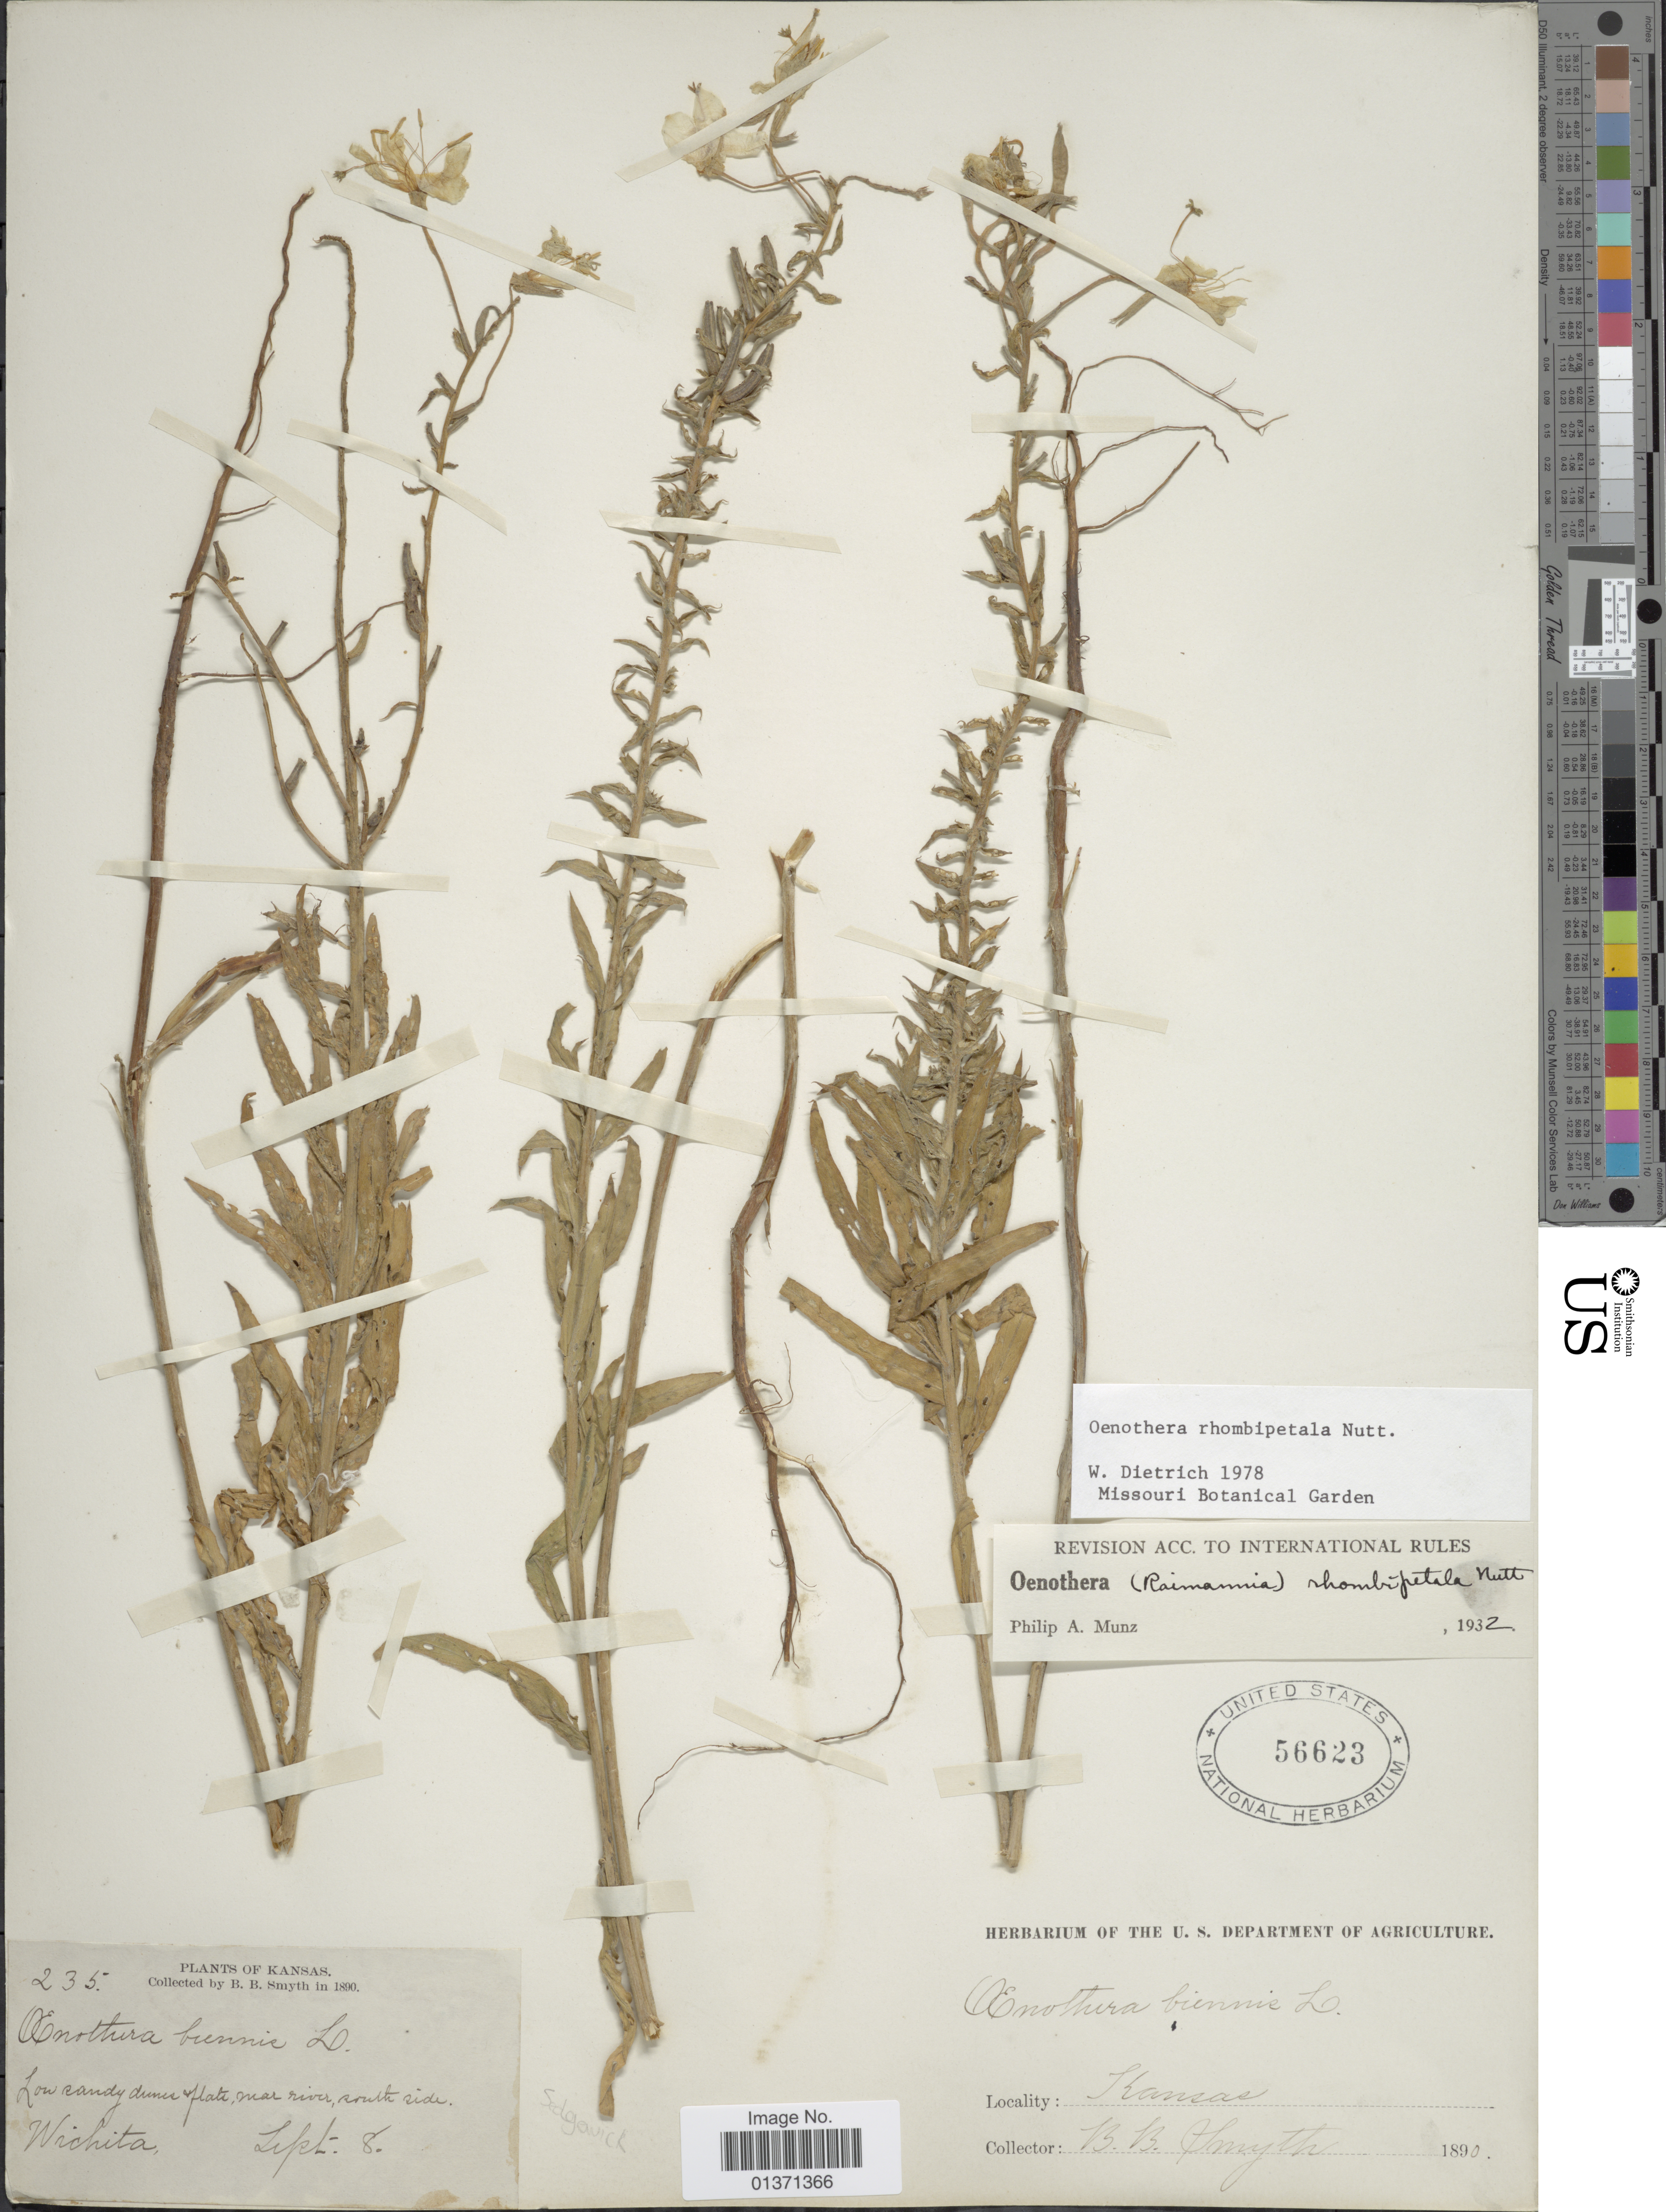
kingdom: Plantae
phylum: Tracheophyta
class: Magnoliopsida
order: Myrtales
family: Onagraceae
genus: Oenothera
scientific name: Oenothera rhombipetala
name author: Nutt. ex Torr & A. Gray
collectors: B. Smyth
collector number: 235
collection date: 1890-09-08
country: United States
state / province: Kansas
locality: Low sandy dunes + flats, near river, south side, Wichita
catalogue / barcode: US 56623